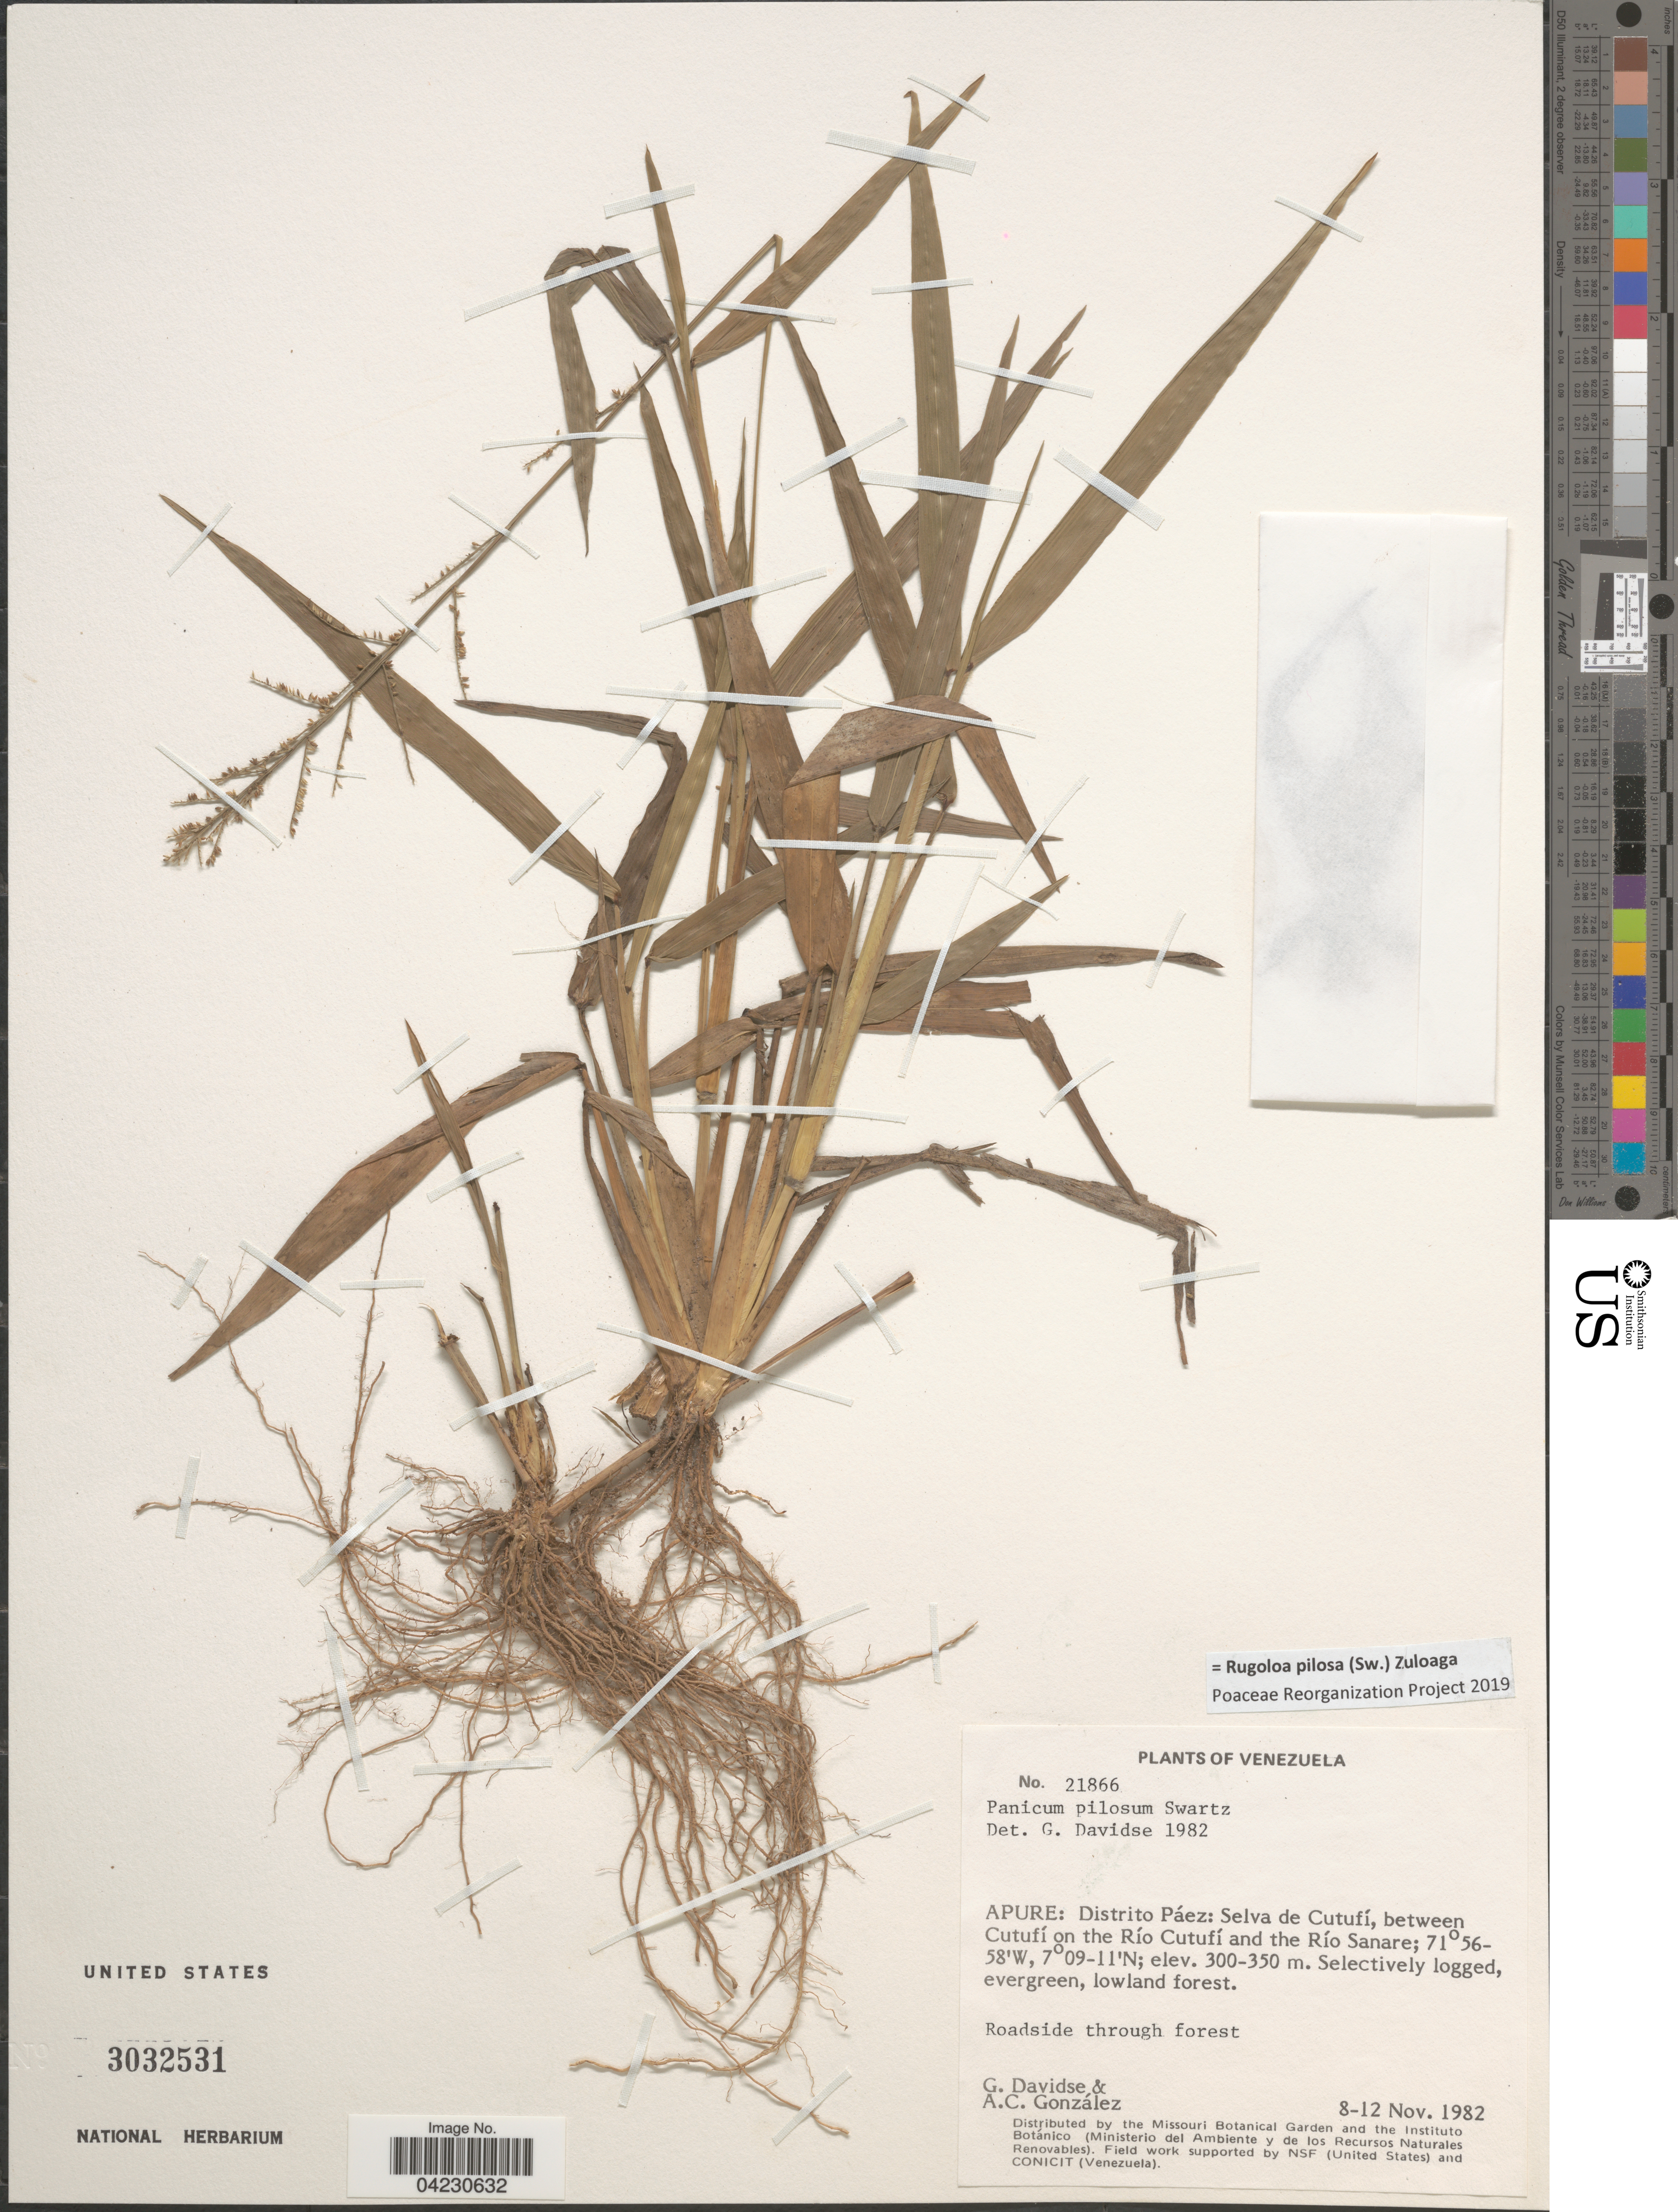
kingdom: Plantae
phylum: Tracheophyta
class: Liliopsida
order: Poales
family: Poaceae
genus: Rugoloa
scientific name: Rugoloa pilosa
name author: (Sw.) Zuloaga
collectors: G. Davidse & A. C. González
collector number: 21866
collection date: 1982-11-08/1982-11-12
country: Venezuela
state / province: Apure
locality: Distrito Páez: Selva de Cutufí, between Cutufí on the Río Cutufí and the Río Sanare.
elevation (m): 300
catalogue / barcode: US 3032531